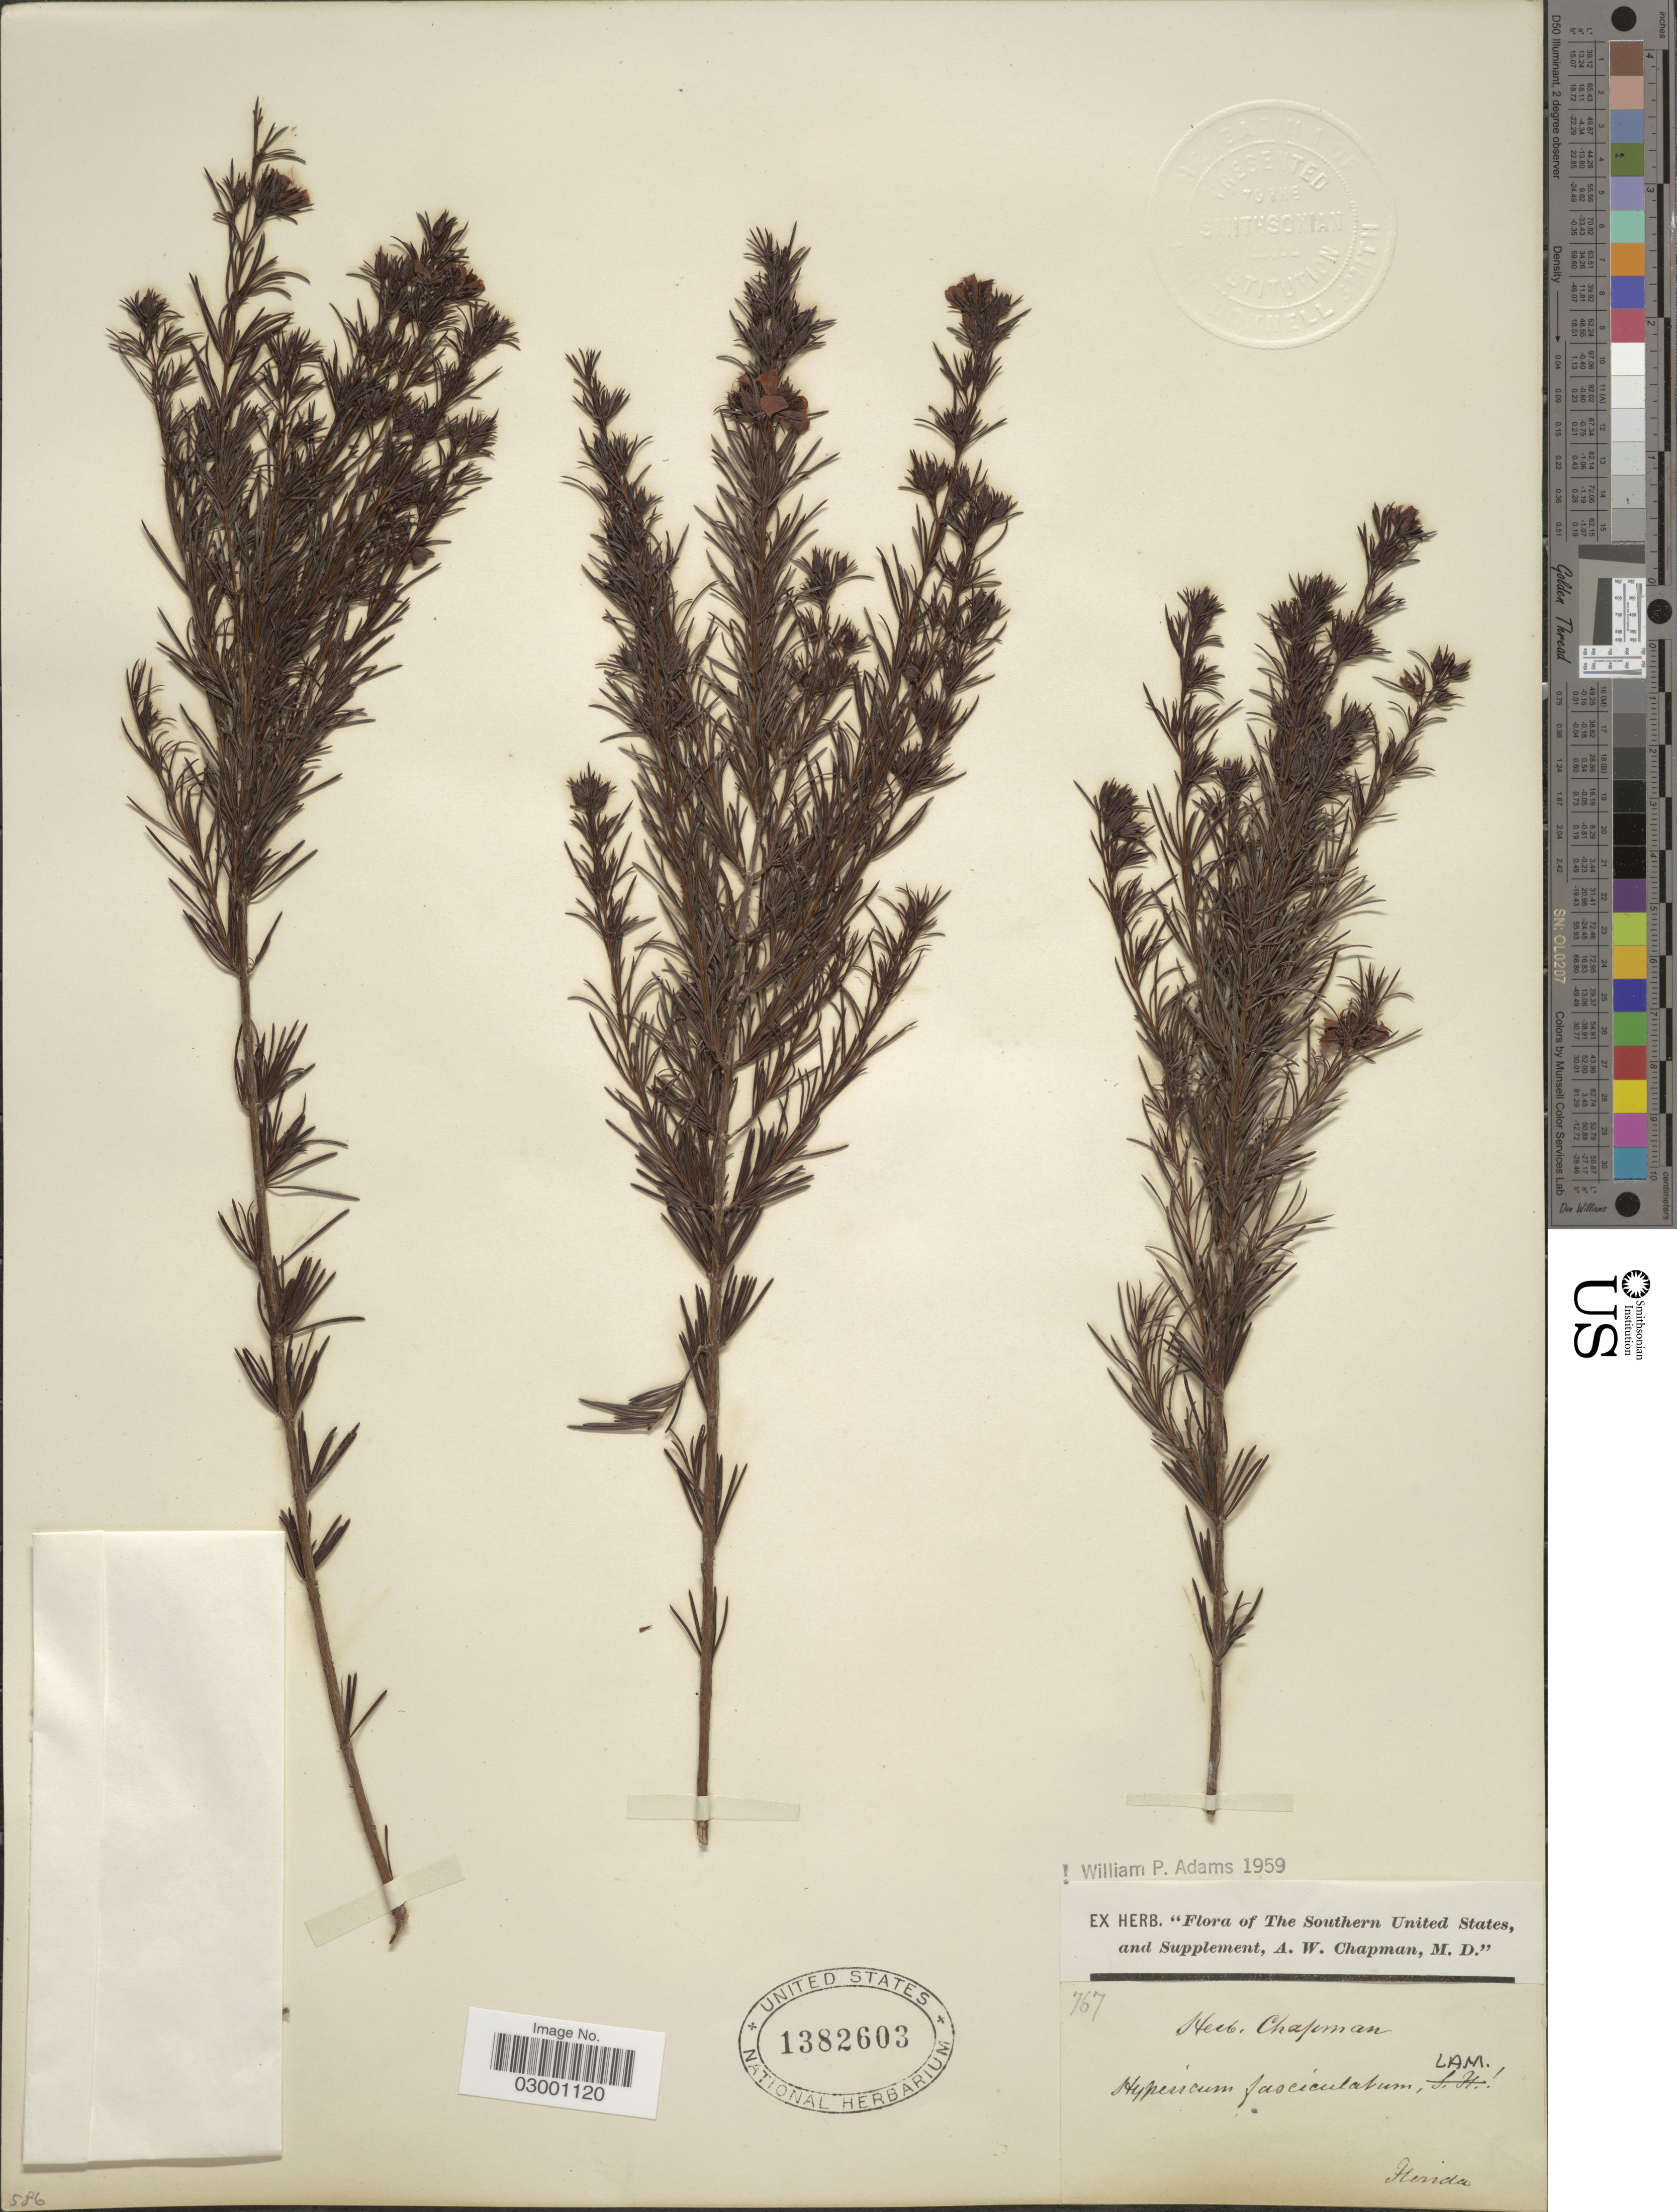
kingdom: Plantae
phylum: Tracheophyta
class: Magnoliopsida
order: Malpighiales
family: Hypericaceae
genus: Hypericum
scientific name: Hypericum fasciculatum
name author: Lam.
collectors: ex herb. A.W. Chapman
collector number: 767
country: United States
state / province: Florida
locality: The Southern United States.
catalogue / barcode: US 1382603